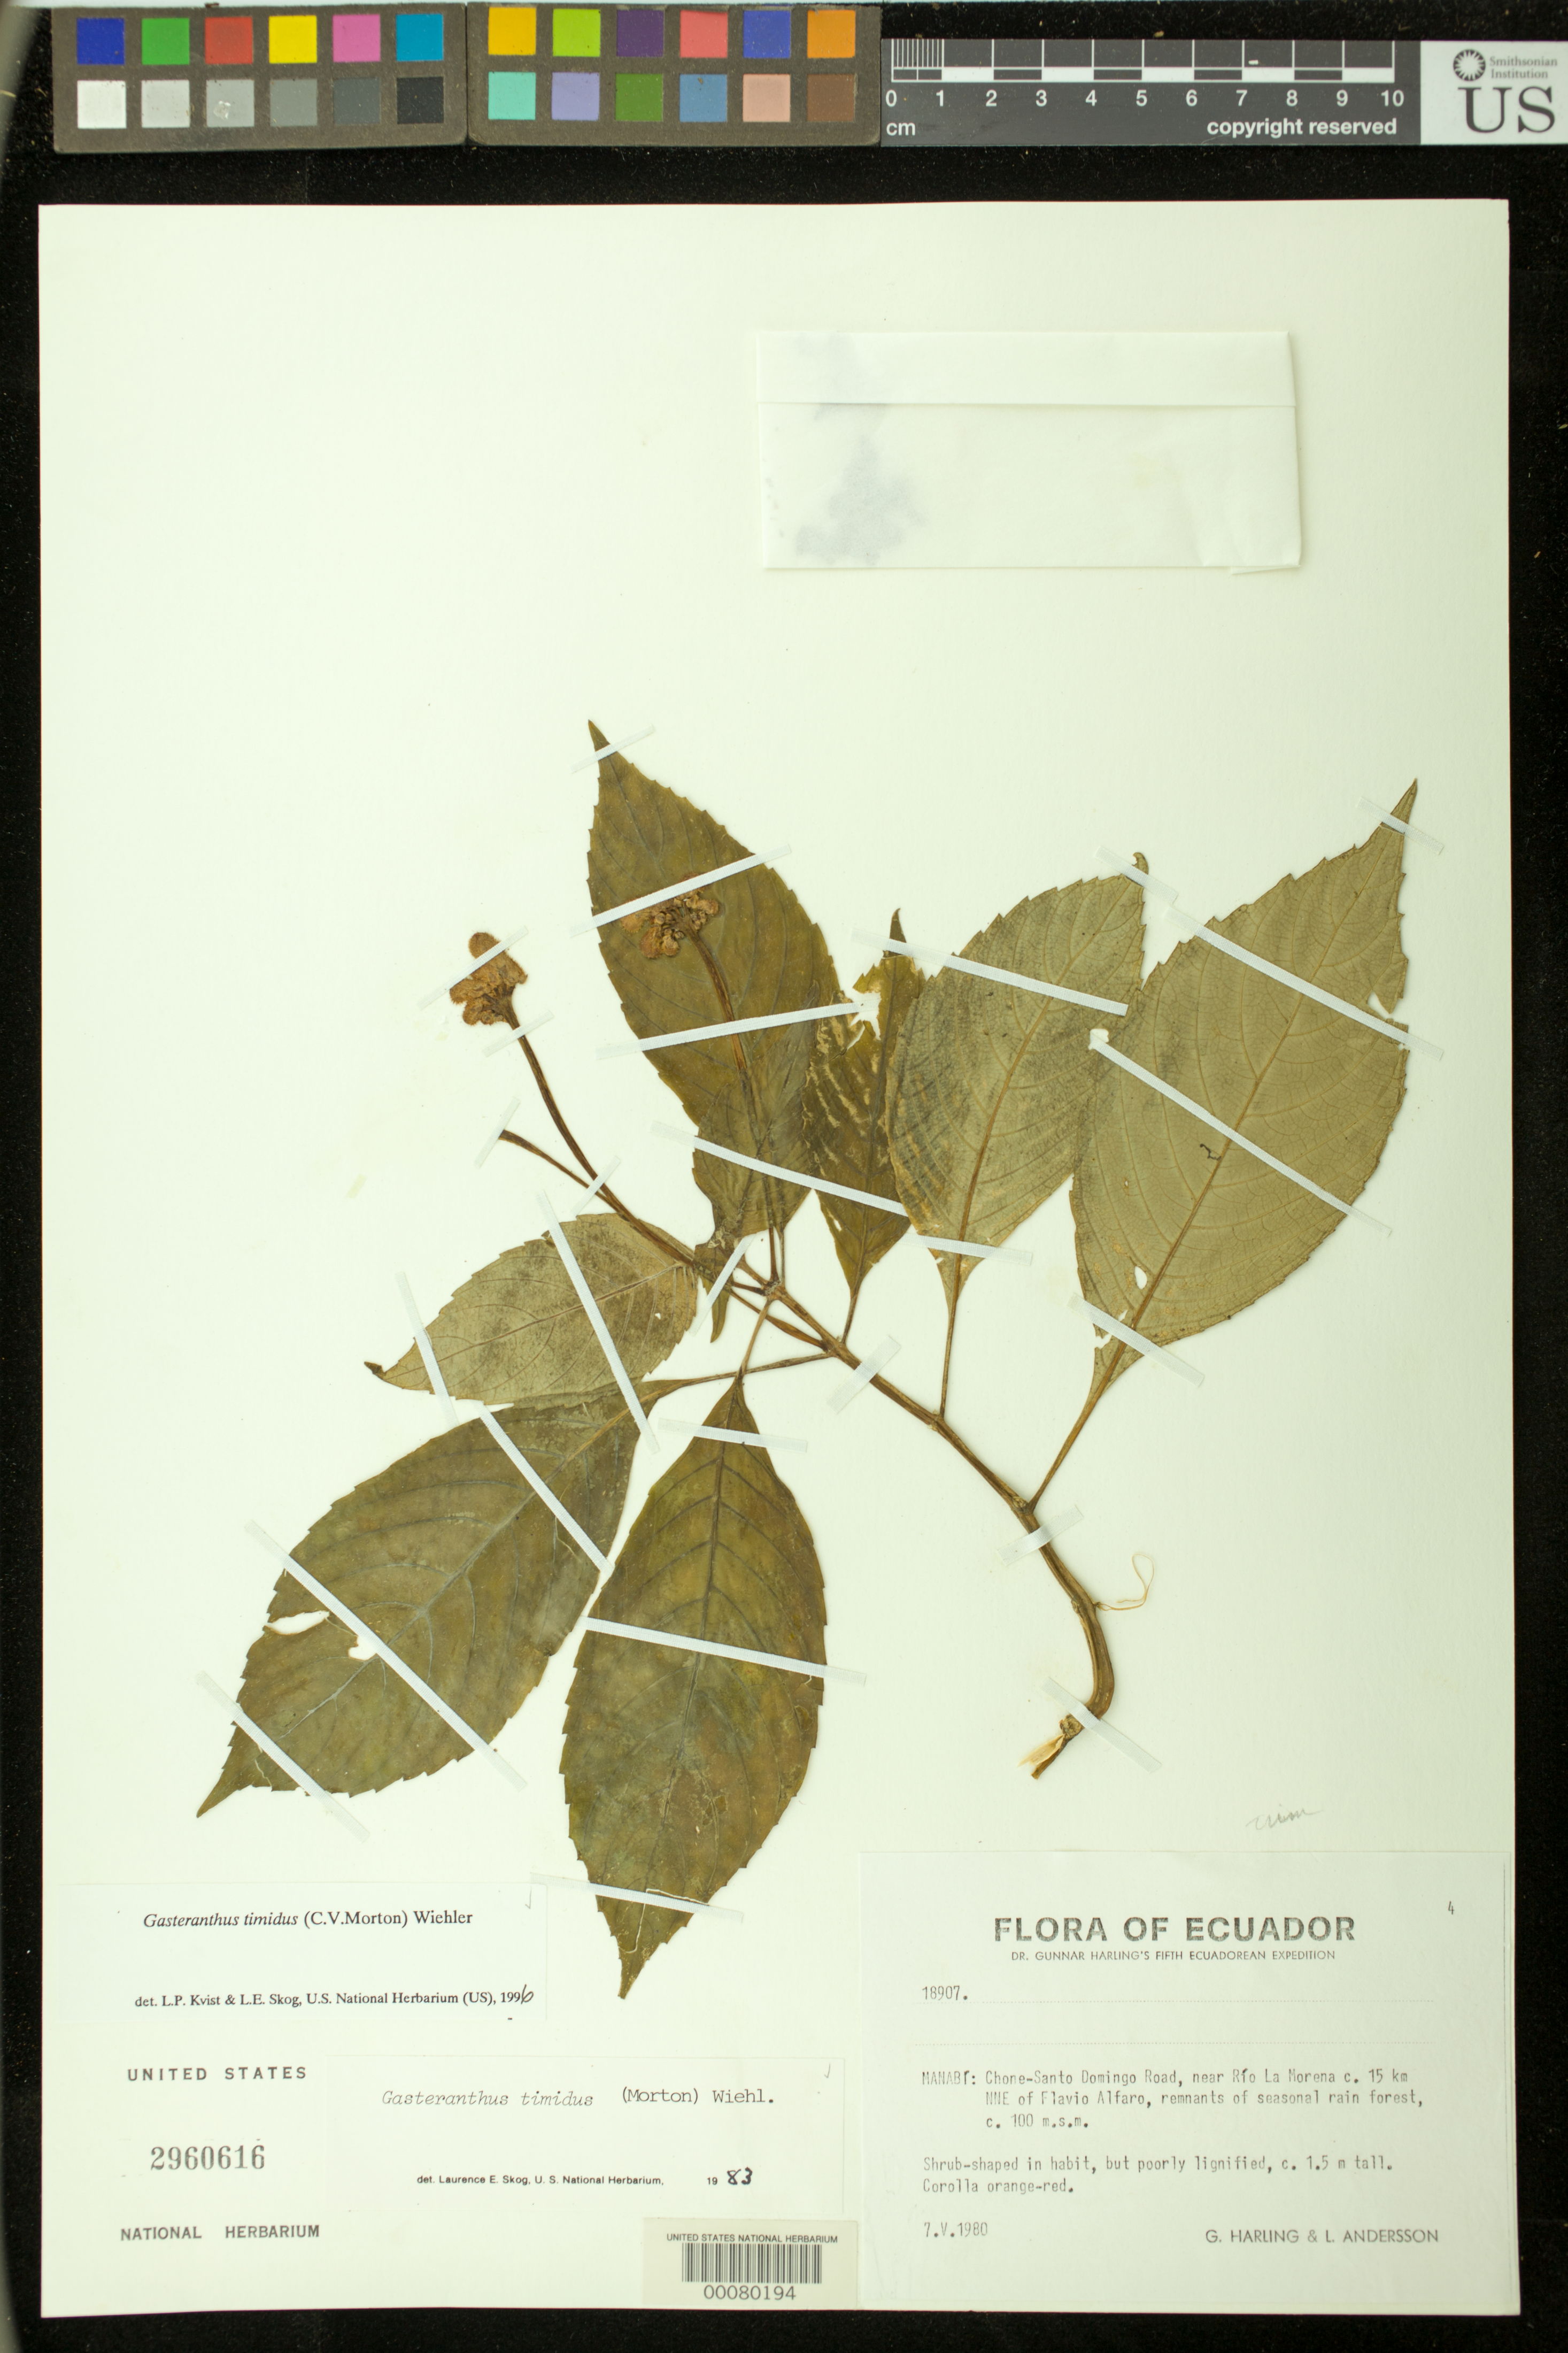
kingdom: Plantae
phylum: Tracheophyta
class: Magnoliopsida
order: Lamiales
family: Gesneriaceae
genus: Gasteranthus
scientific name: Gasteranthus timidus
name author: (C.V. Morton) Wiehler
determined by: Skog, Laurence E.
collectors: G. Harling & L. Andersson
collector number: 18907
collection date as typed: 07 May 1980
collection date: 1980-05-07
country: Ecuador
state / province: Manabí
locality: Chone - Santo Domingo Road, near Río La Morena c. 15 km NNE of Flavio Alfaro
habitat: Remnants of seasonal rain forest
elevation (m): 100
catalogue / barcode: US 2960616